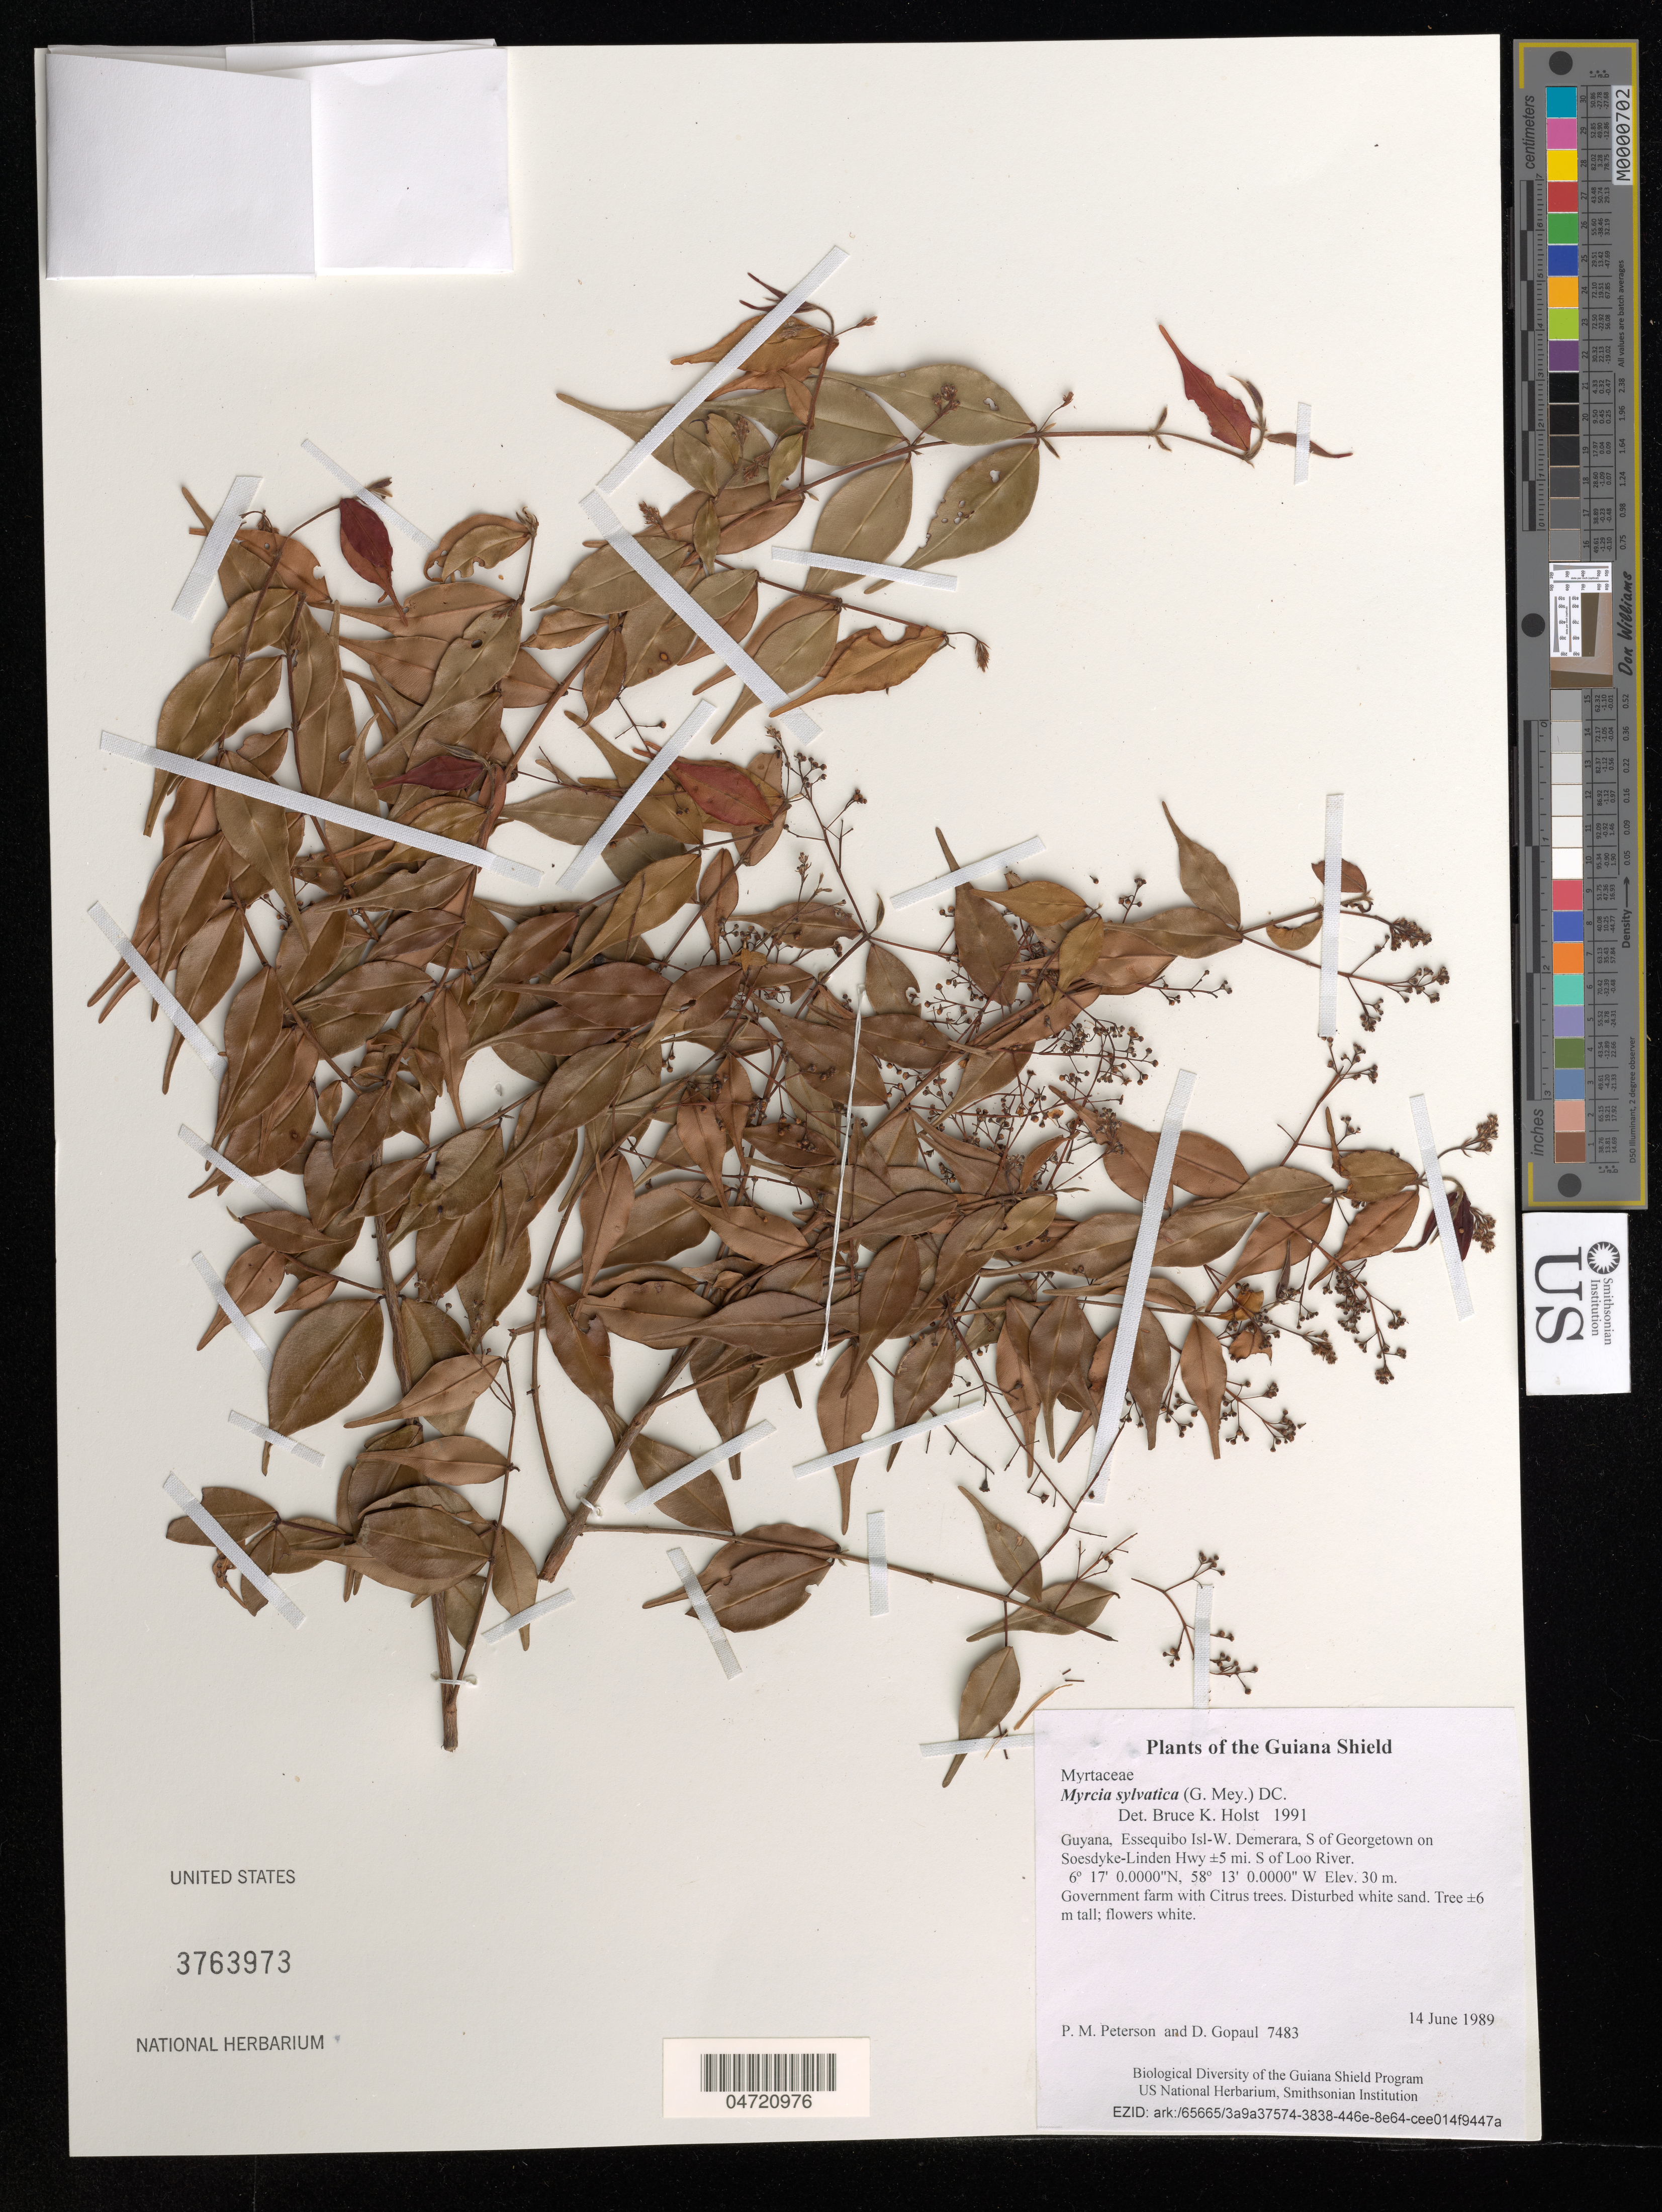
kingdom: Plantae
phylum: Tracheophyta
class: Magnoliopsida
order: Myrtales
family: Myrtaceae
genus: Myrcia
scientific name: Myrcia sylvatica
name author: (G. Mey.) DC.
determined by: Holst, Bruce K.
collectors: P. M. Peterson & D. Gopaul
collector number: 7483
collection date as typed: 14 June 1989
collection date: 1989-06-14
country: Guyana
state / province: Essequibo Isl-W. Demerara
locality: S of Georgetown on Soesdyke-Linden Hwy ±5 mi. S of Loo River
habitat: Government farm with Citrus trees. Disturbed white sand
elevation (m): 30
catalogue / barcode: US 3763973